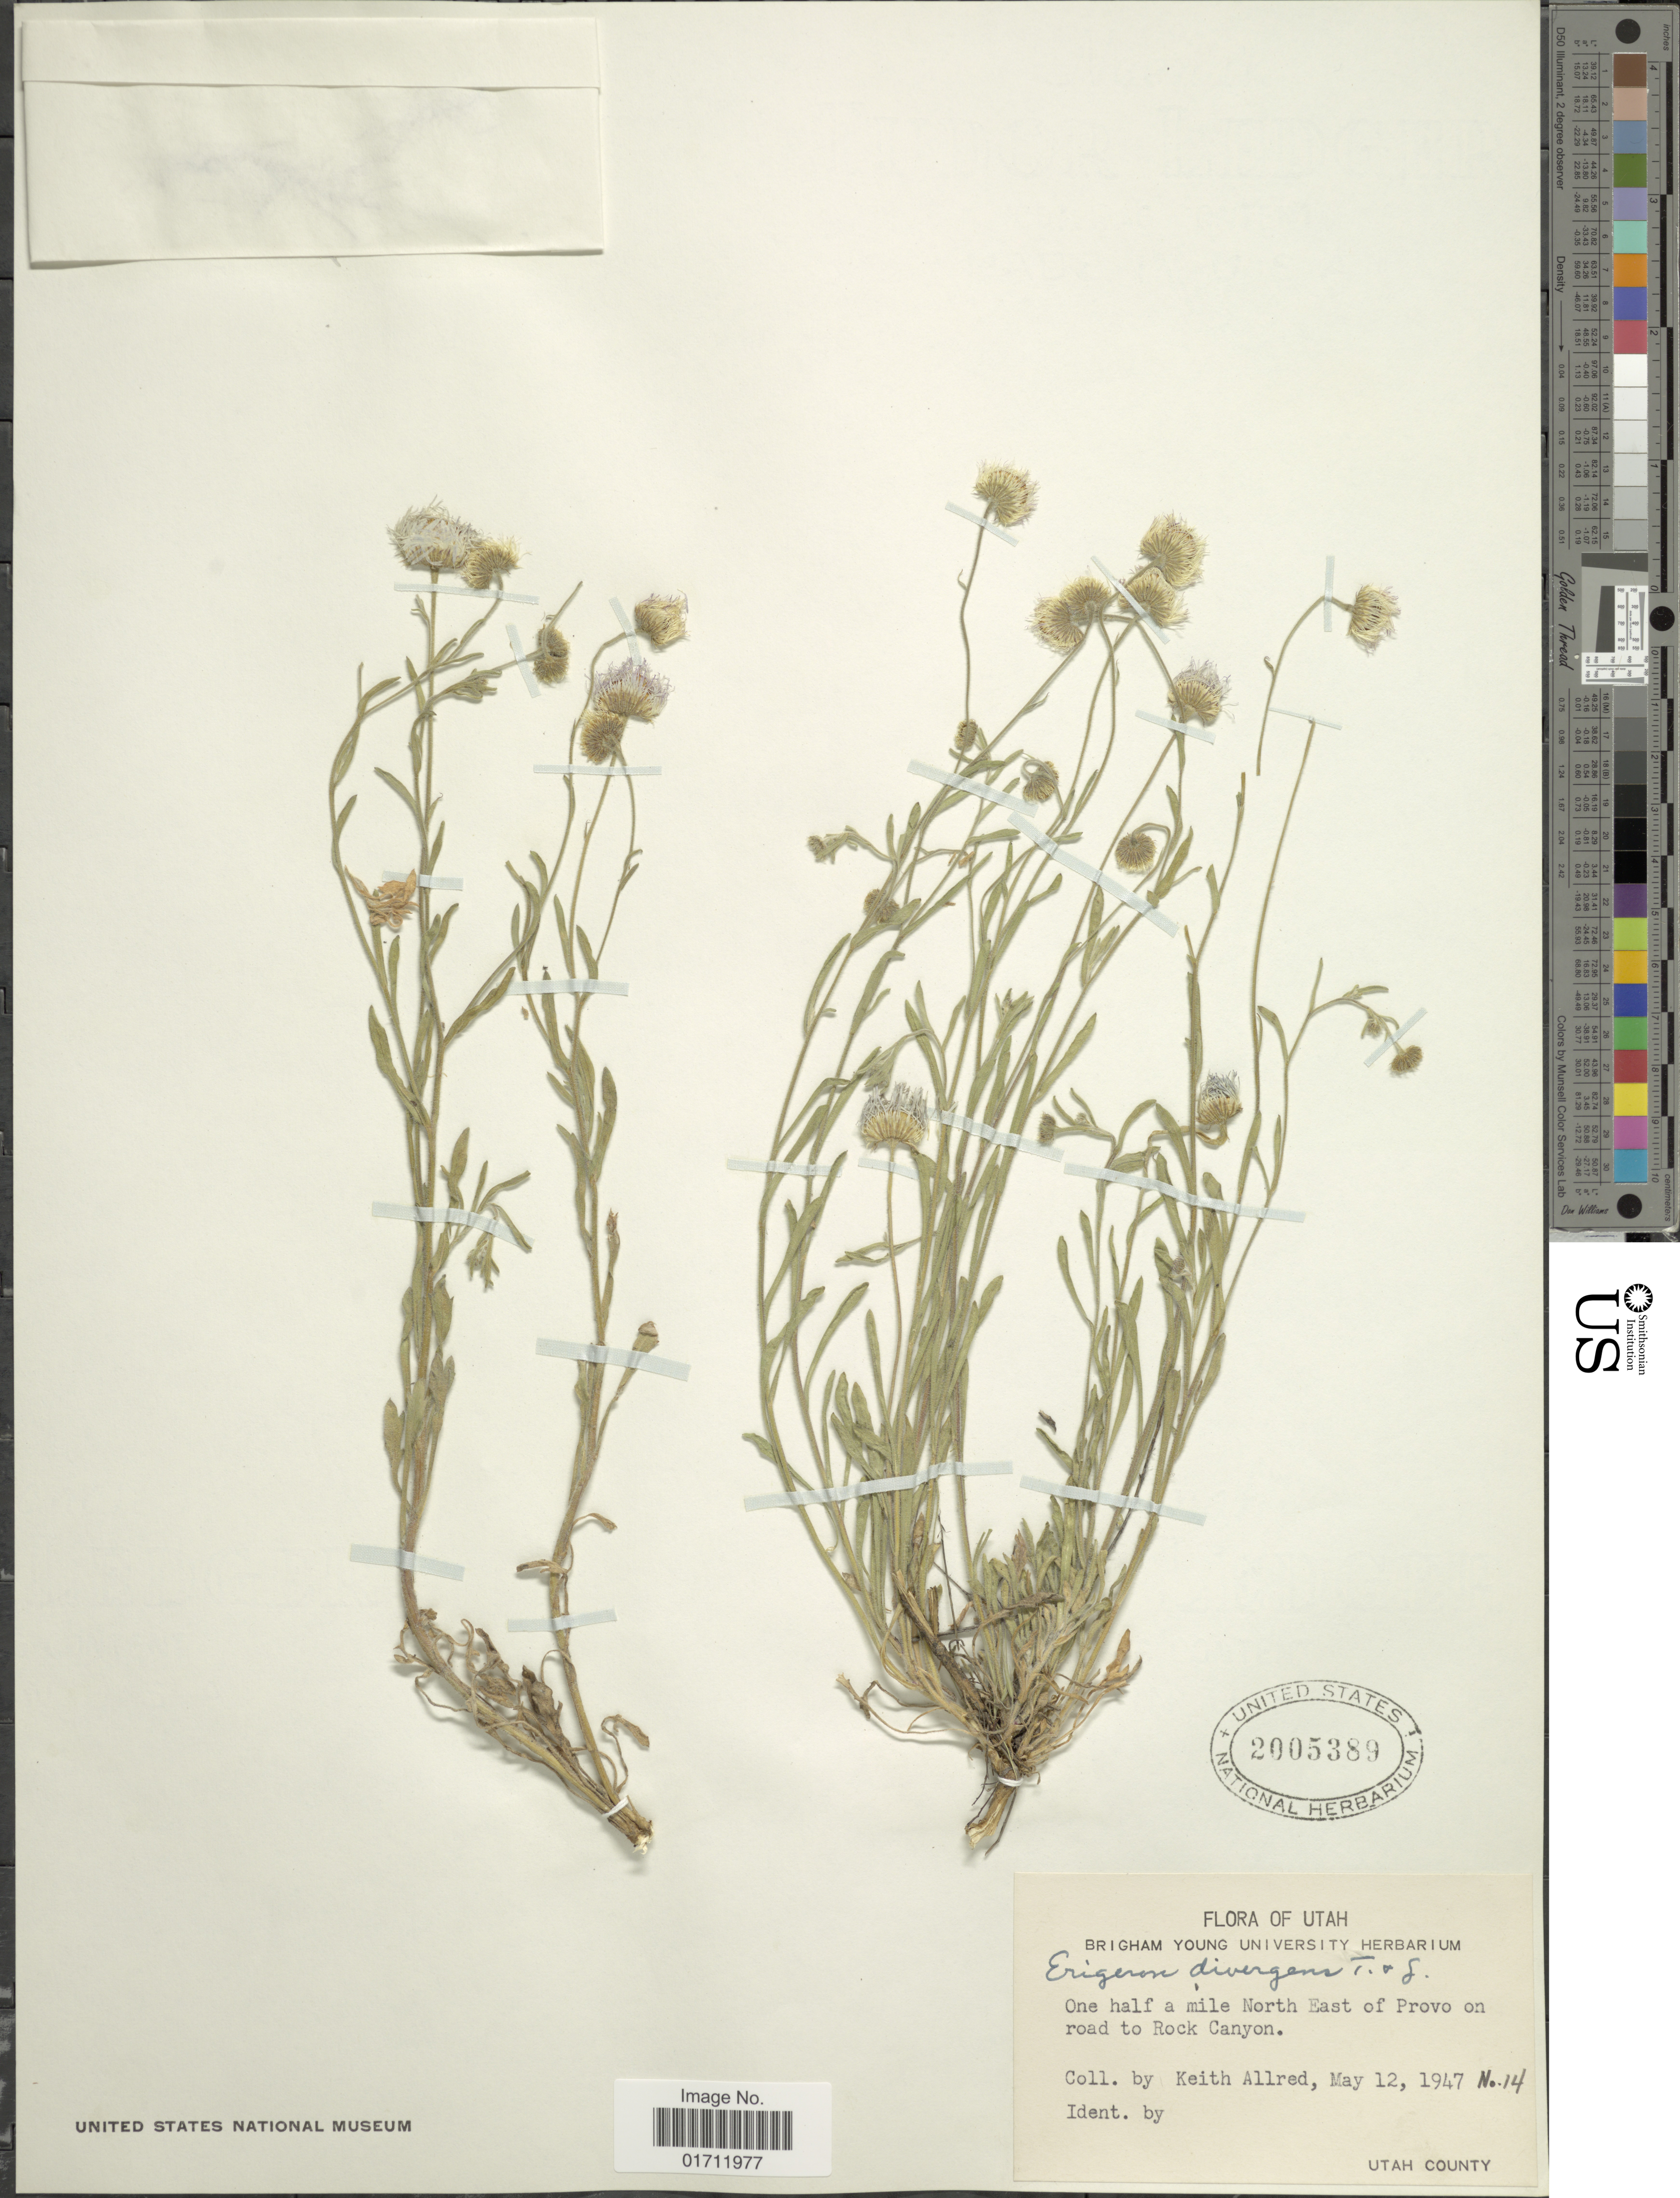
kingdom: Plantae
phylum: Tracheophyta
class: Magnoliopsida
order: Asterales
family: Asteraceae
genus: Erigeron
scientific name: Erigeron divergens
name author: Torr. & A. Gray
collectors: K. W. Allred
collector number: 14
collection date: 1947-05-12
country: United States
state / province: Utah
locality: Utah County, One half a miles North East of Provo on road to Rock Canyon.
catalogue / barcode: US 2005389